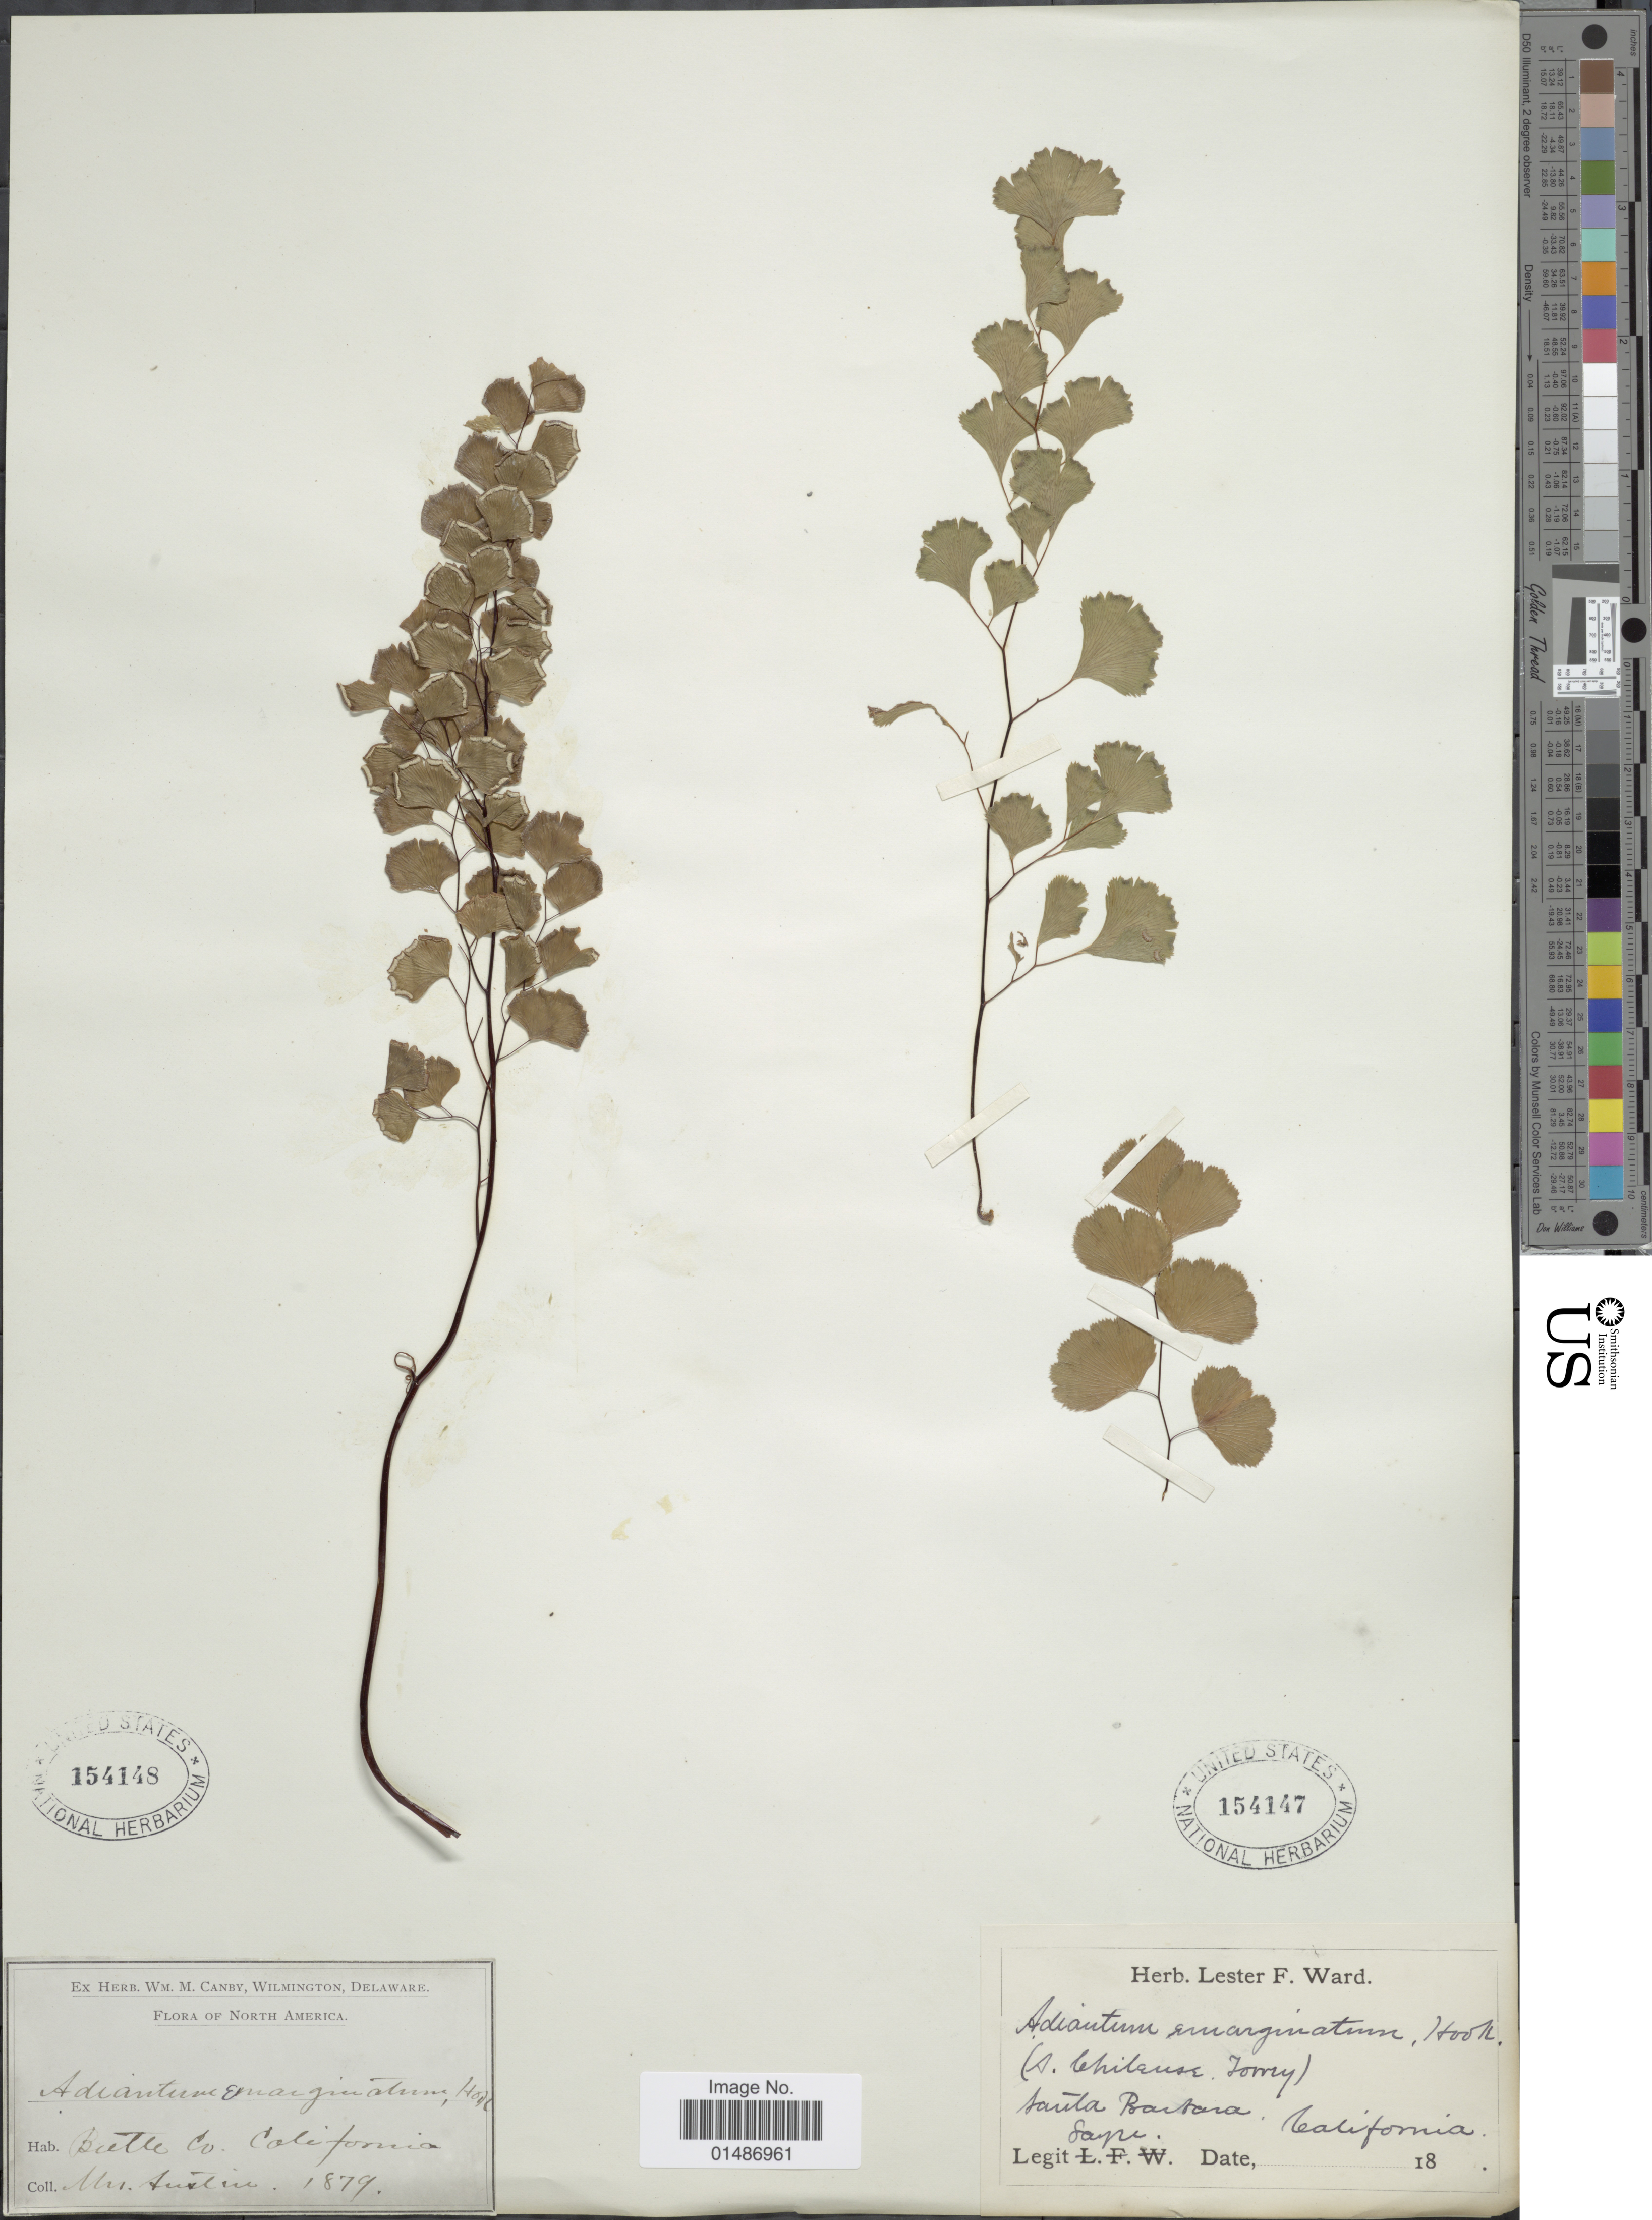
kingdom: Plantae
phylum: Tracheophyta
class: Polypodiopsida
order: Polypodiales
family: Pteridaceae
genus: Adiantum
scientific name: Adiantum jordanii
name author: C.H. Mull.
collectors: M. Layne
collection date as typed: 18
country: United States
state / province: California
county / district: Santa Barbara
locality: Santa Barbara.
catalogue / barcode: US 154147